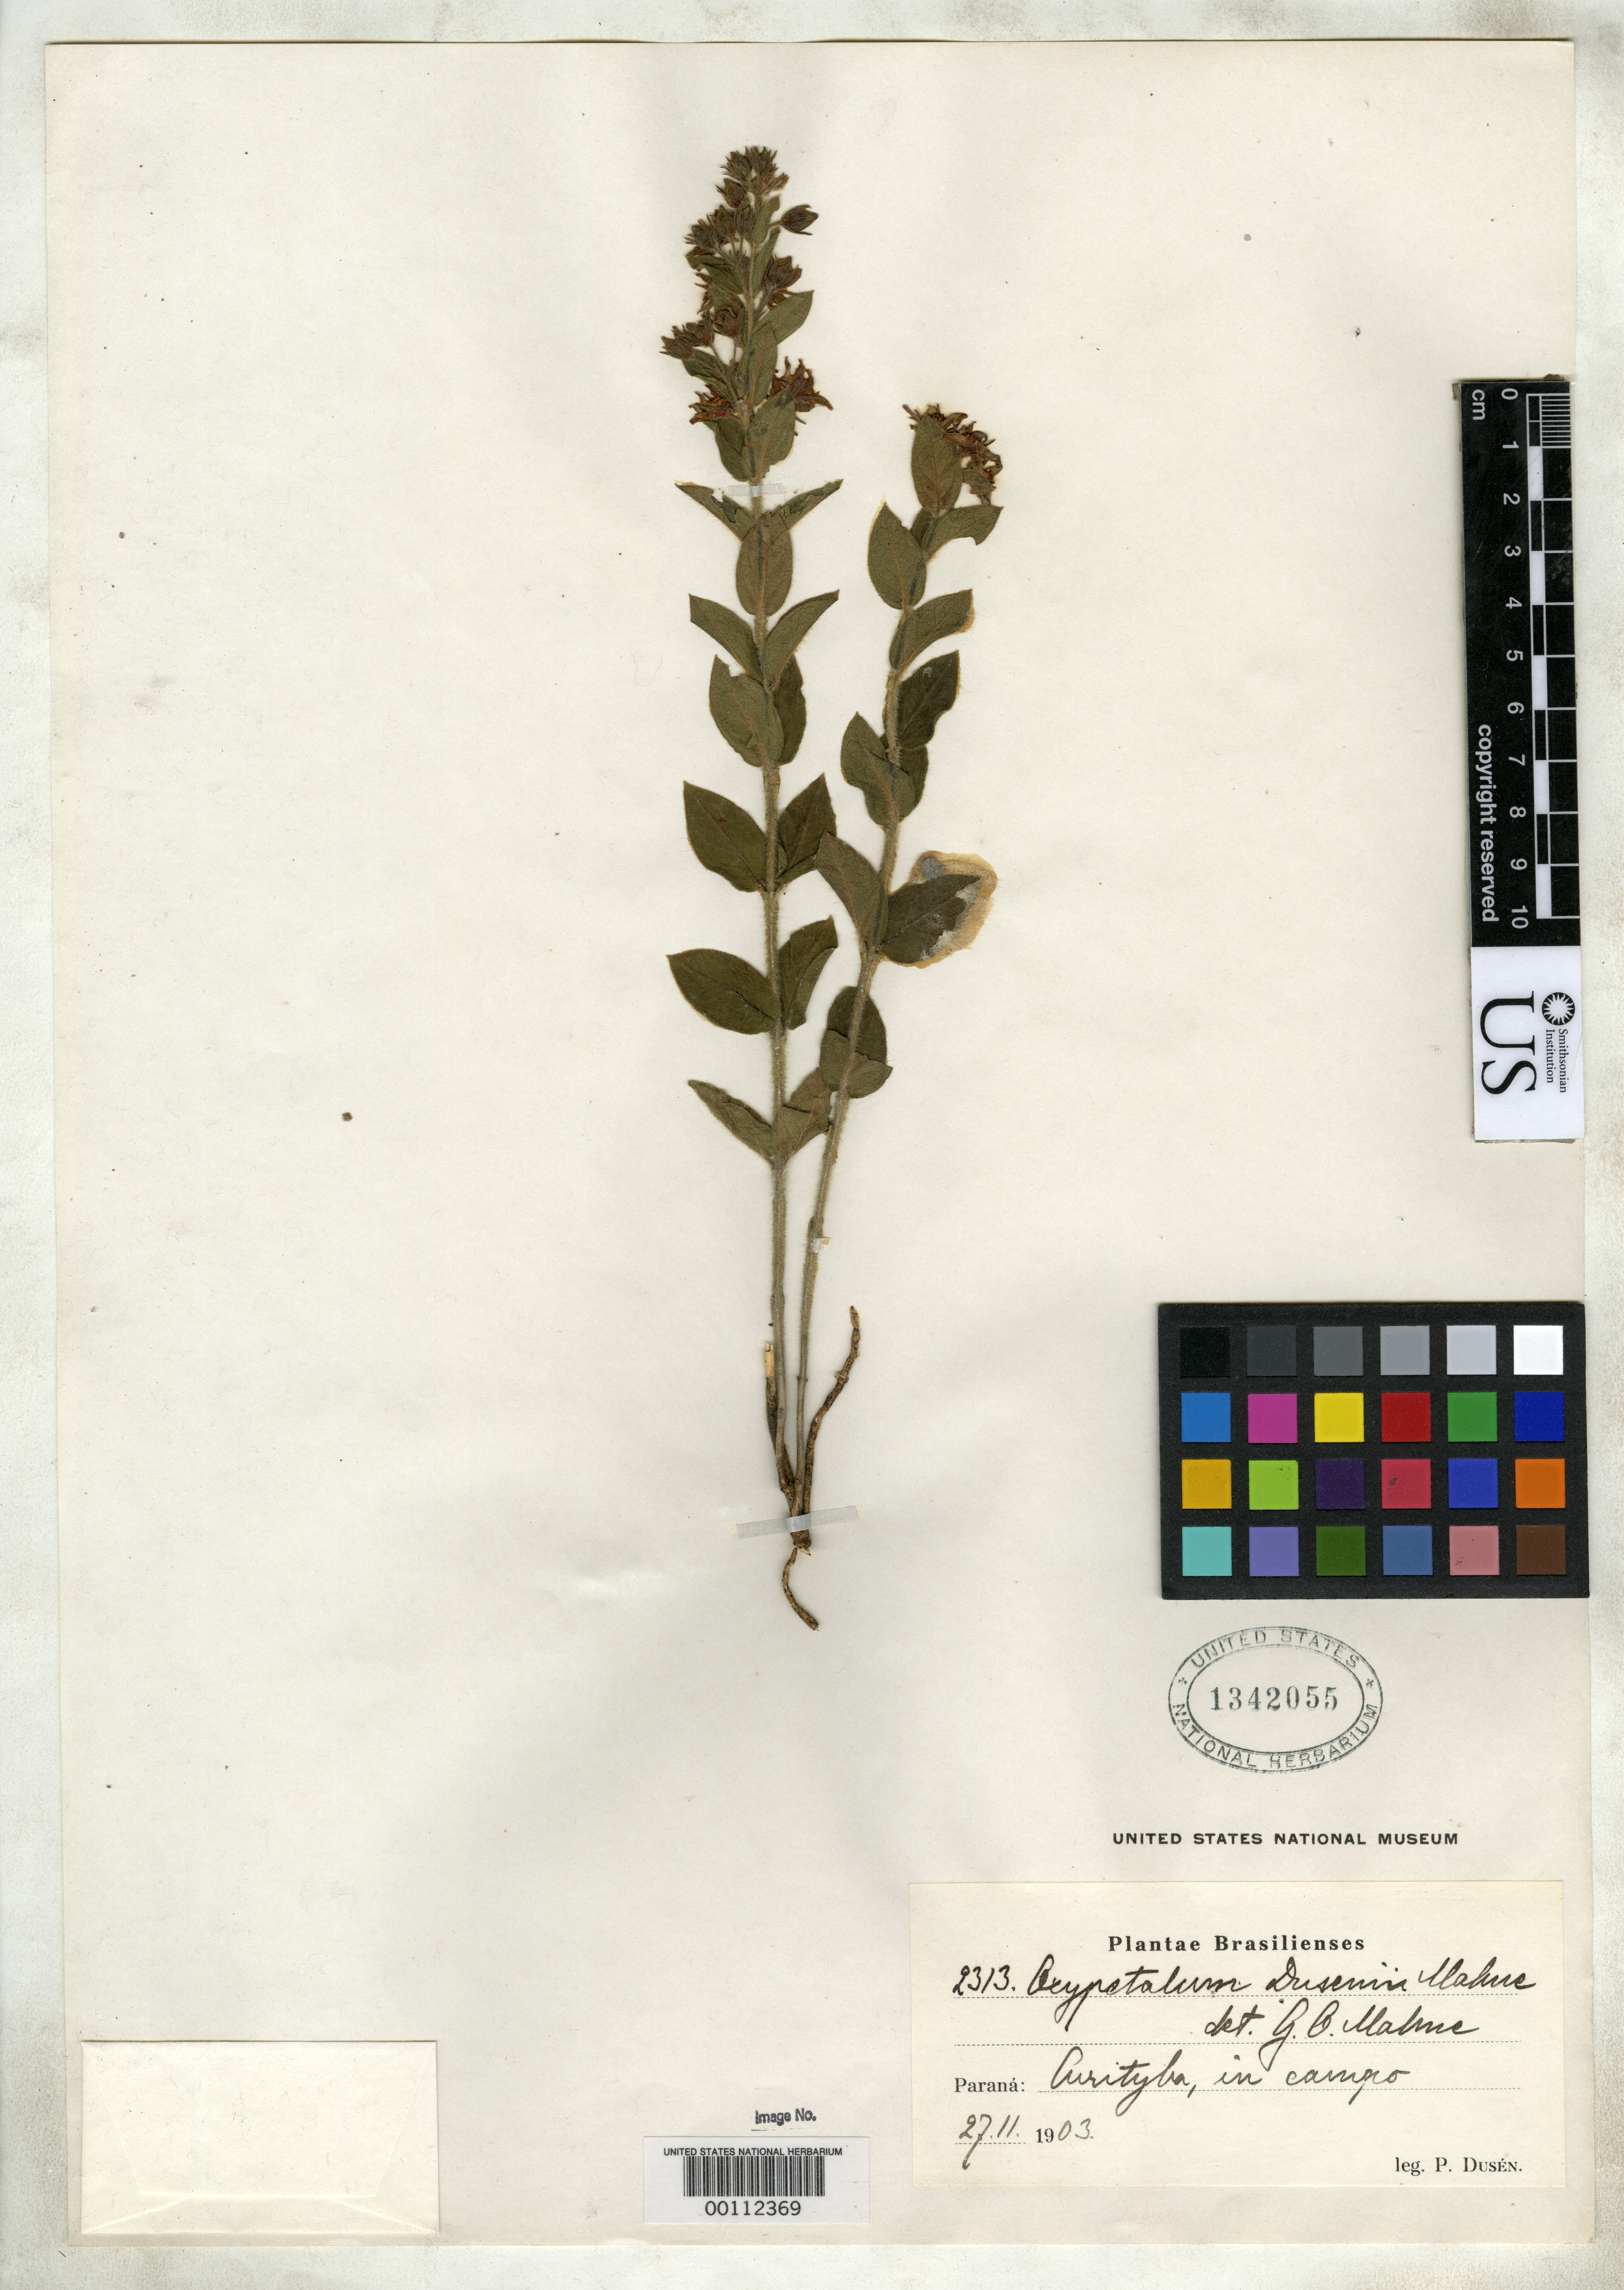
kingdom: Plantae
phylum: Tracheophyta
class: Magnoliopsida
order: Gentianales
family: Apocynaceae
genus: Oxypetalum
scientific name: Oxypetalum dusenii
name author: Malme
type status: Isotype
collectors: P. Dusén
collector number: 2313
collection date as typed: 27 Nov 1903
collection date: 1903-11-27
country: Brazil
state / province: Paraná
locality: Curitiba.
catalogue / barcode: US 1342055